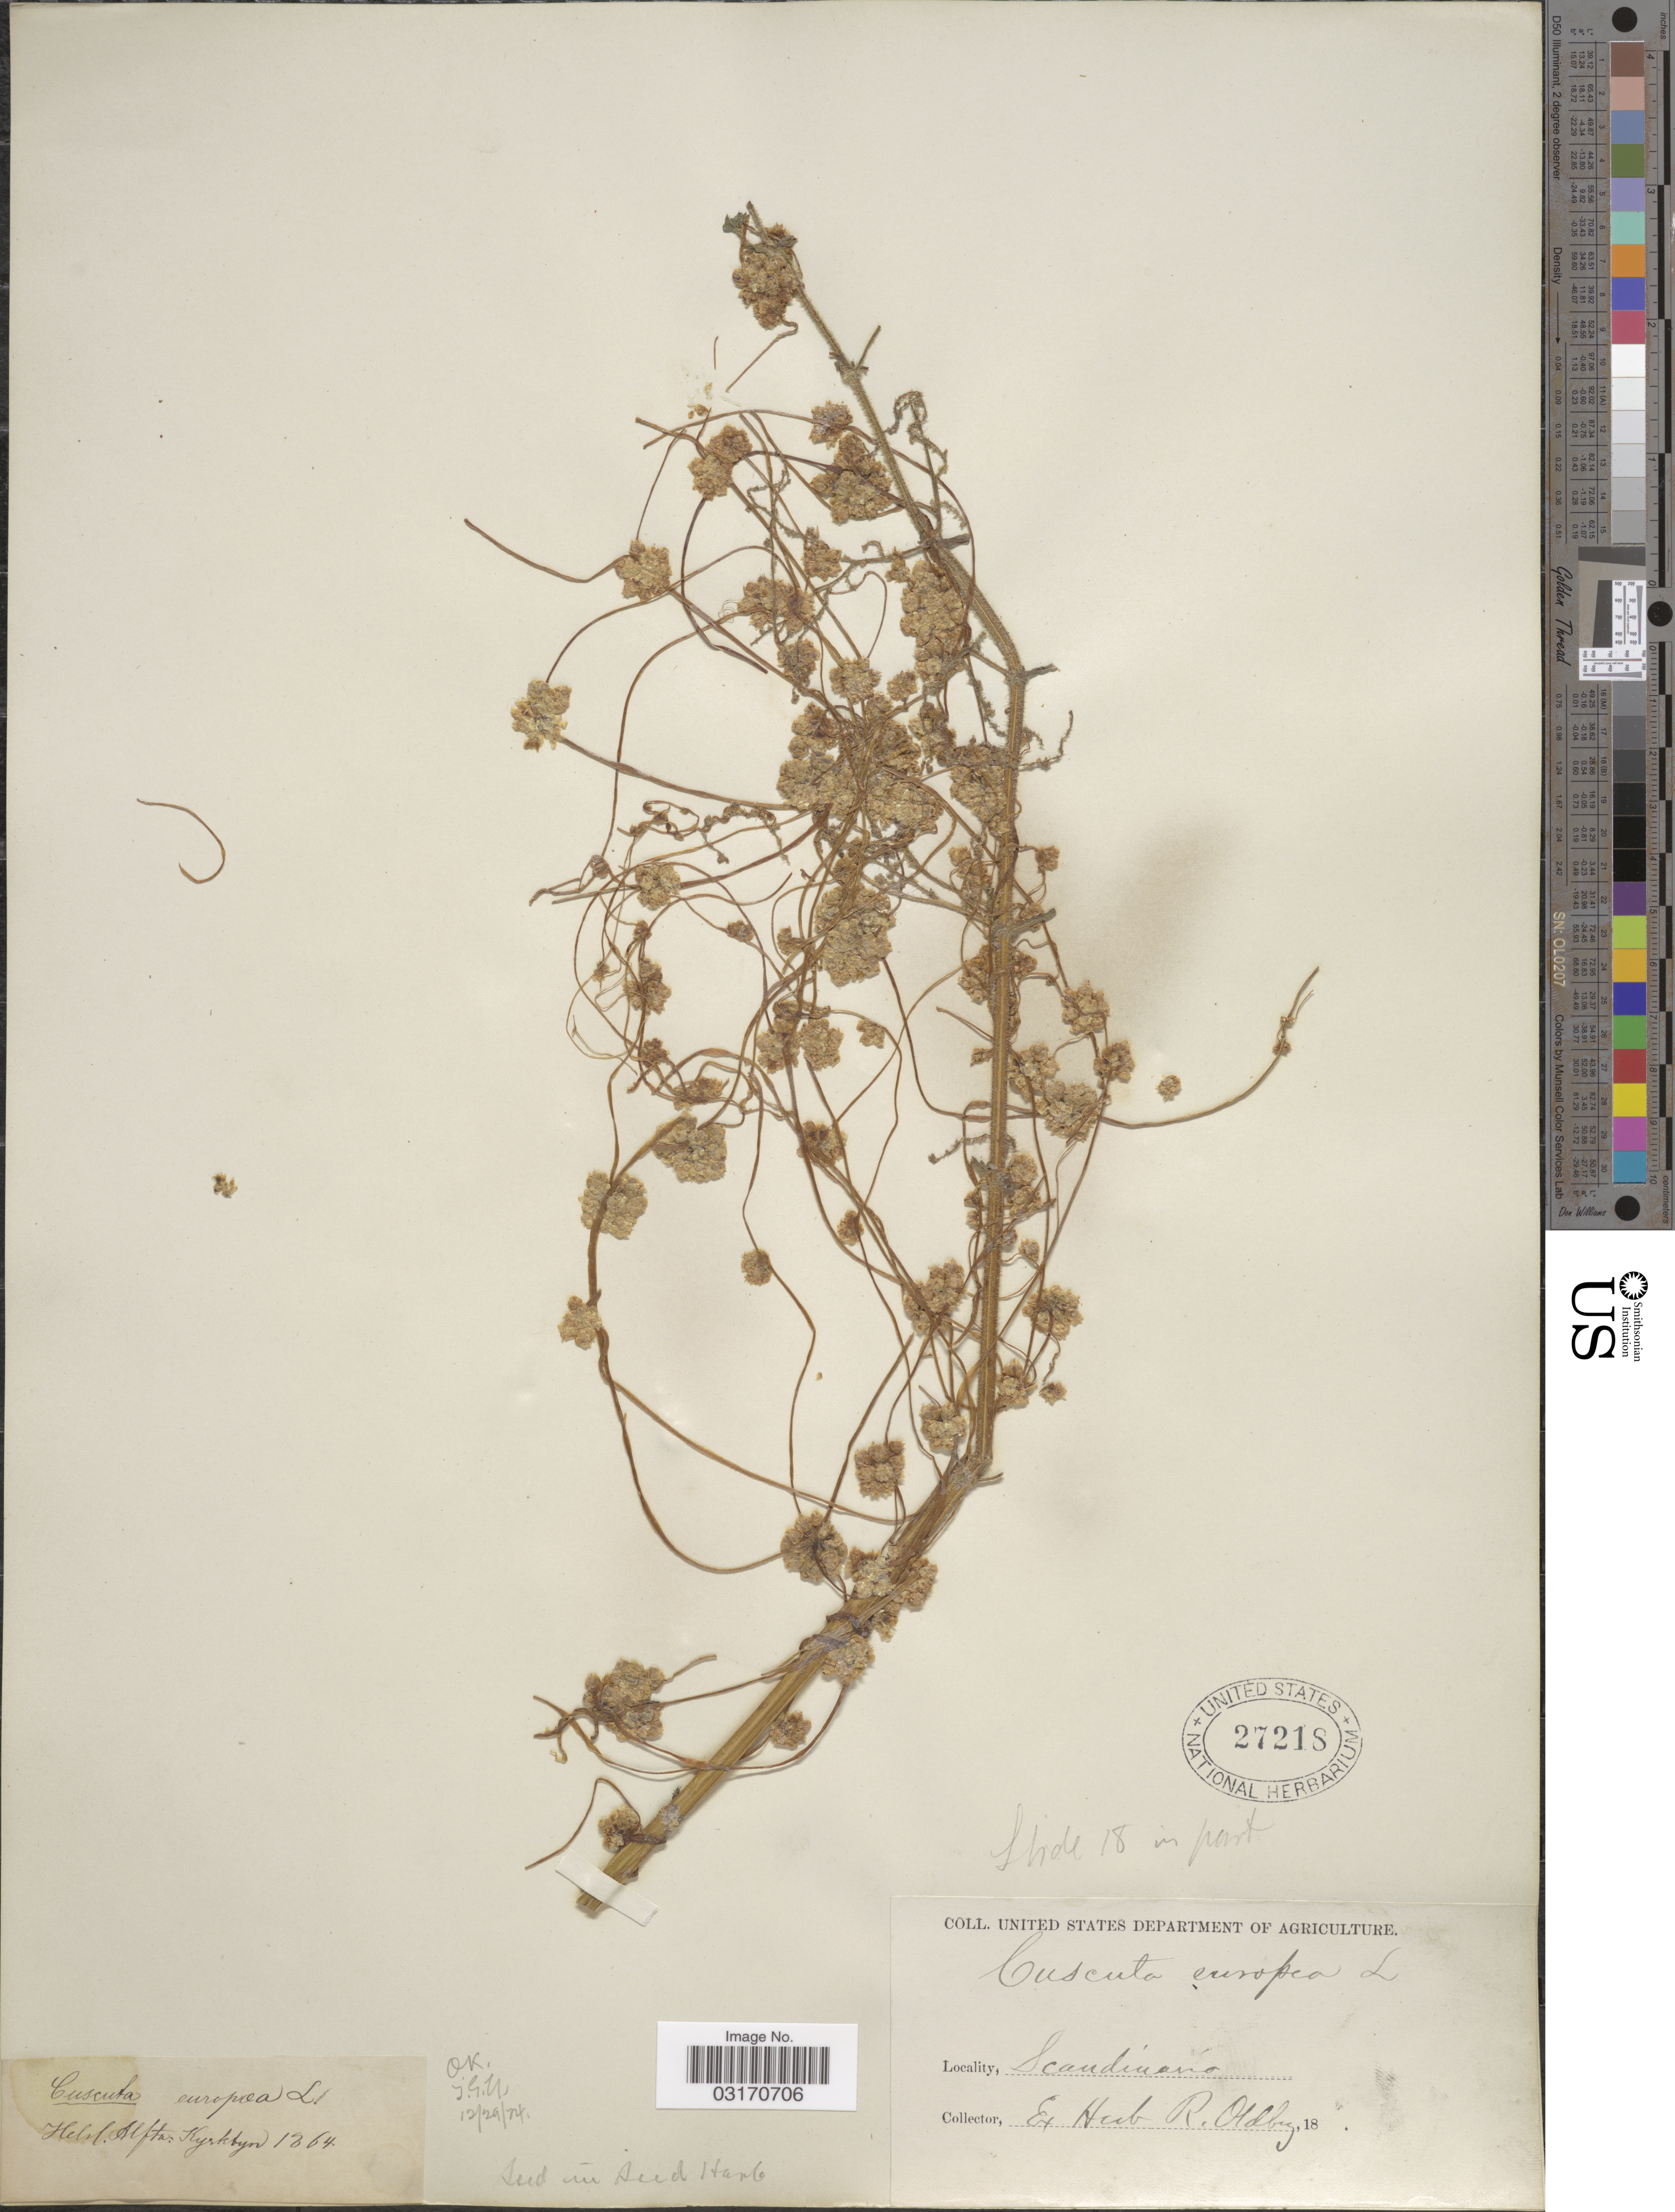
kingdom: Plantae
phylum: Tracheophyta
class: Magnoliopsida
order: Solanales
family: Convolvulaceae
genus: Cuscuta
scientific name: Cuscuta europaea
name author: L.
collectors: ex herb. R. Oldberg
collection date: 1864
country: Sweden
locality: Helsl. Alfan. Kyrkbyn. Scandinavia.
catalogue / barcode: US 27218